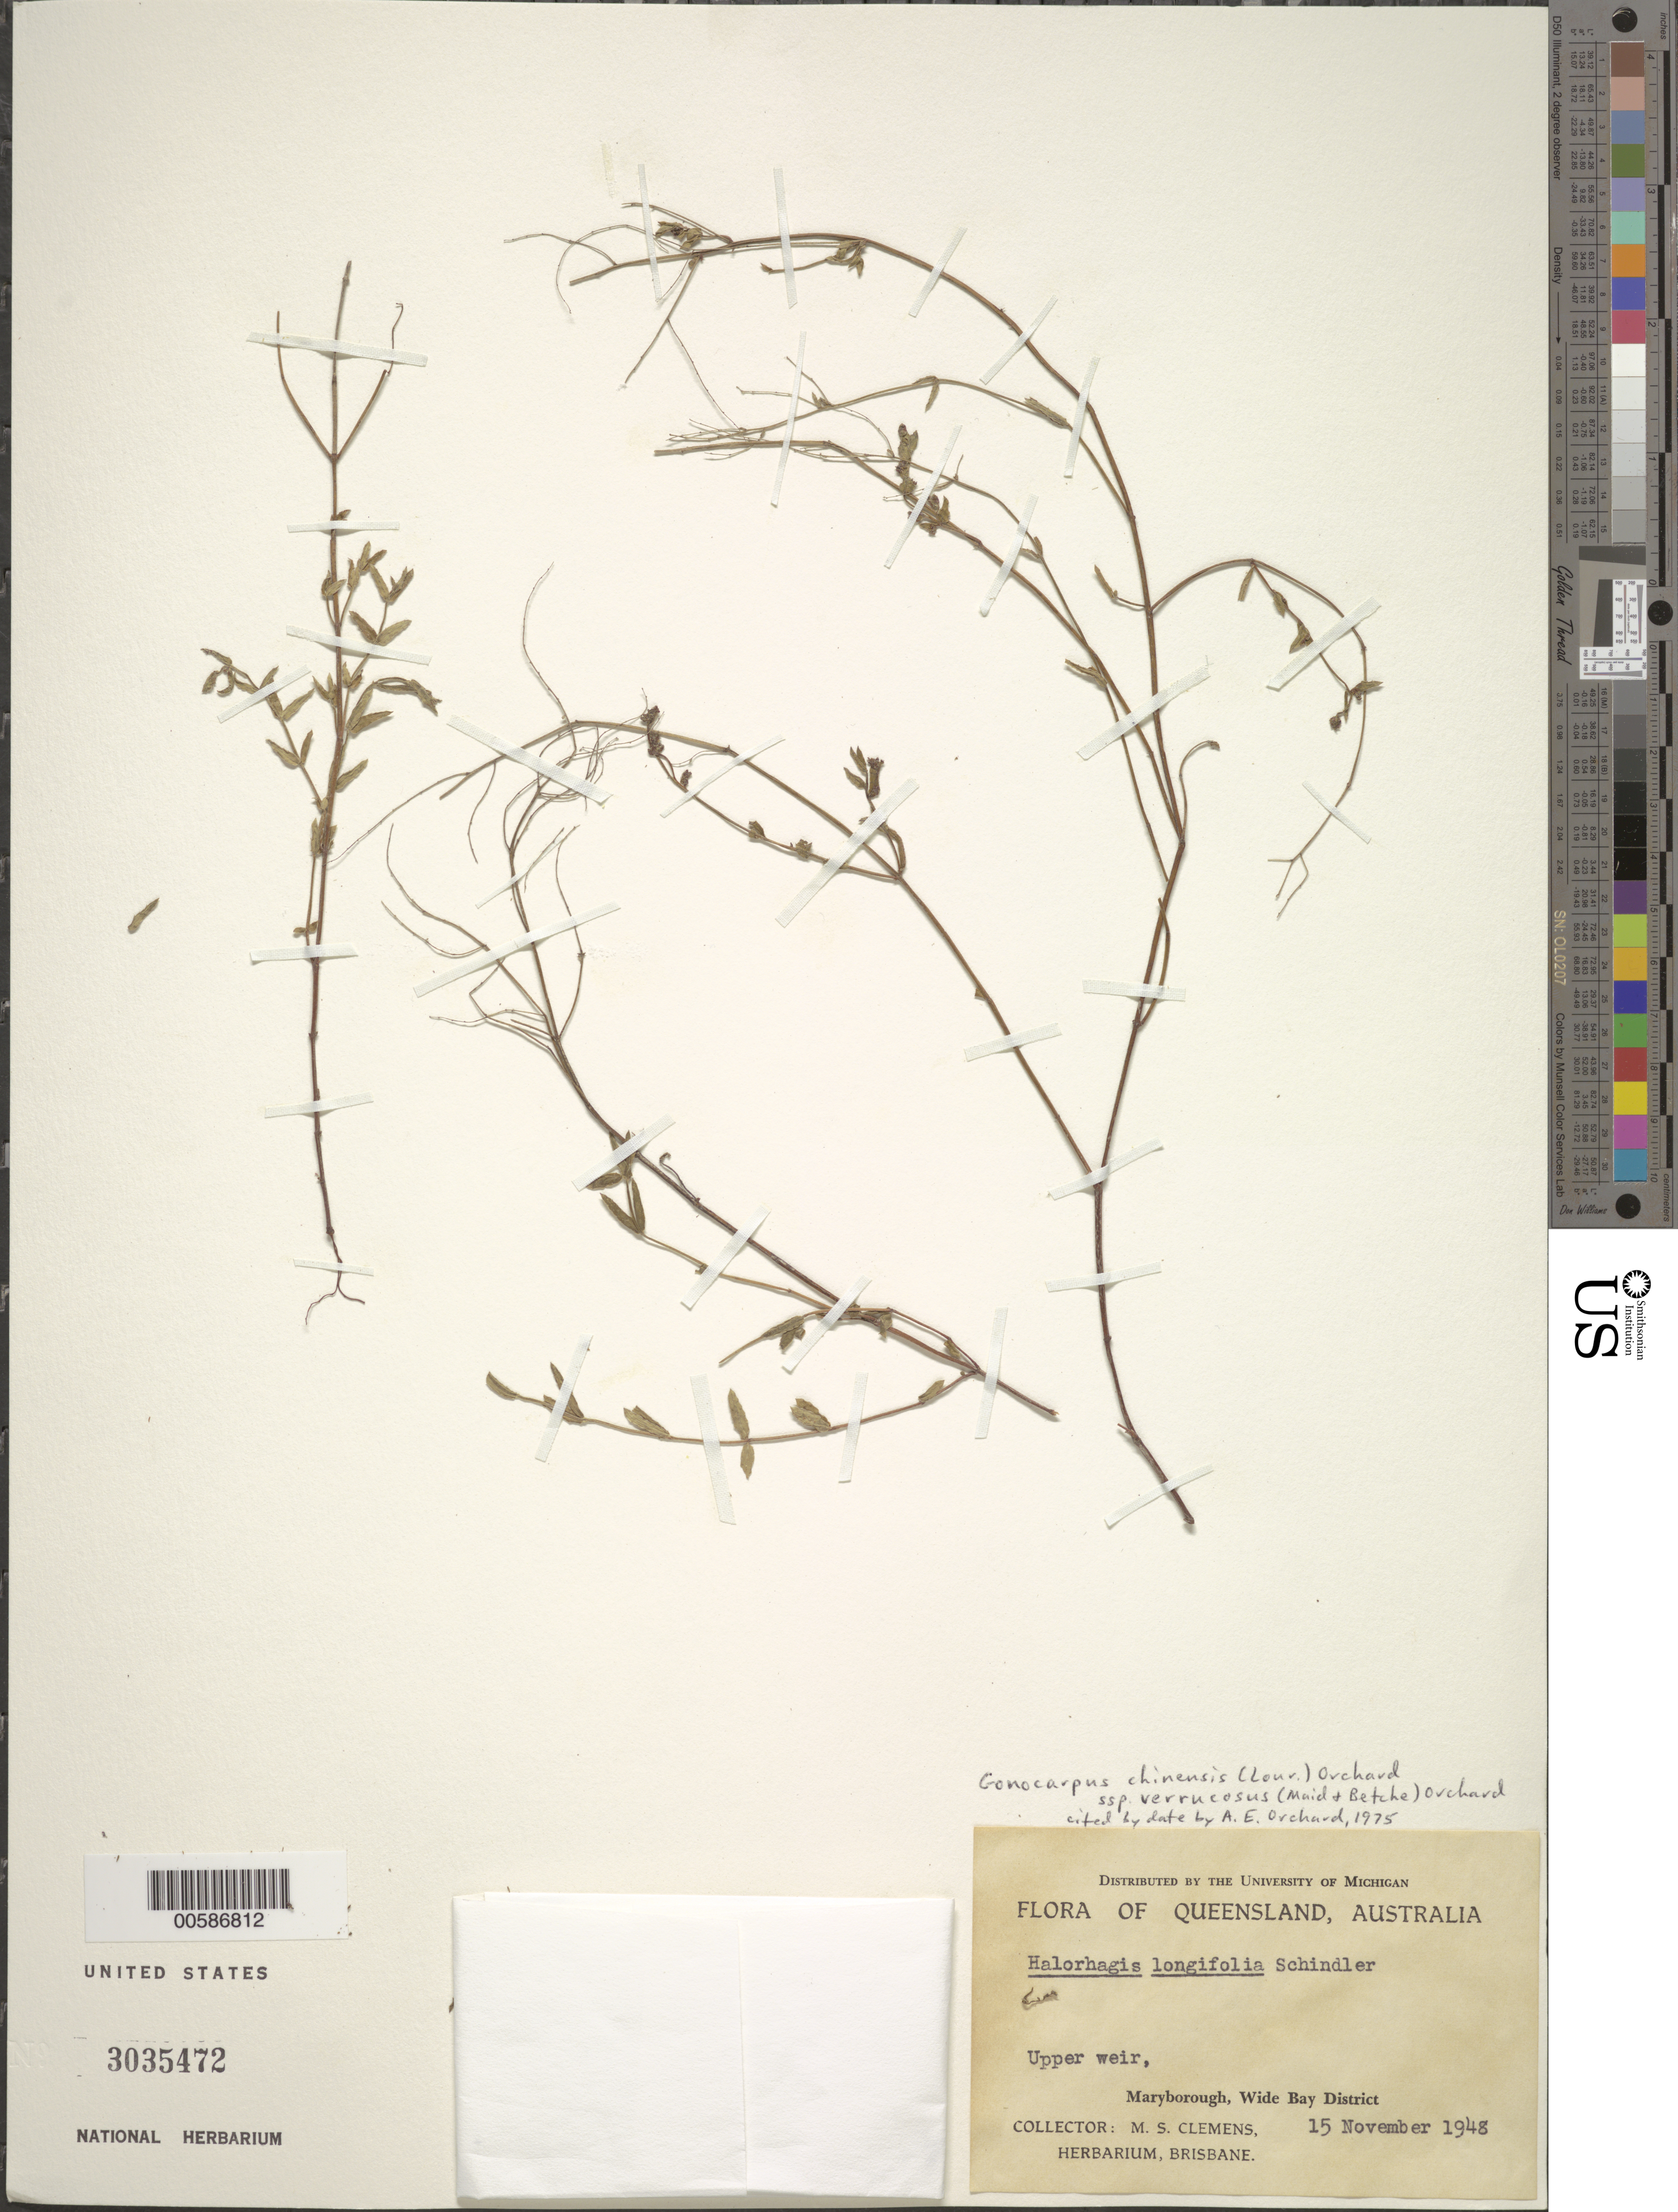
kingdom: Plantae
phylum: Tracheophyta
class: Magnoliopsida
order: Saxifragales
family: Haloragaceae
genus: Gonocarpus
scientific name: Gonocarpus chinensis subsp. verrucosus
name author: (Maiden & Betche) Orchard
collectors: M. S. Clemens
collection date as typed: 15 Nov 1948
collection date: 1948-11-15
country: Australia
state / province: Queensland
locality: Wide Bay (District?), Maryborough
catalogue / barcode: US 3035472